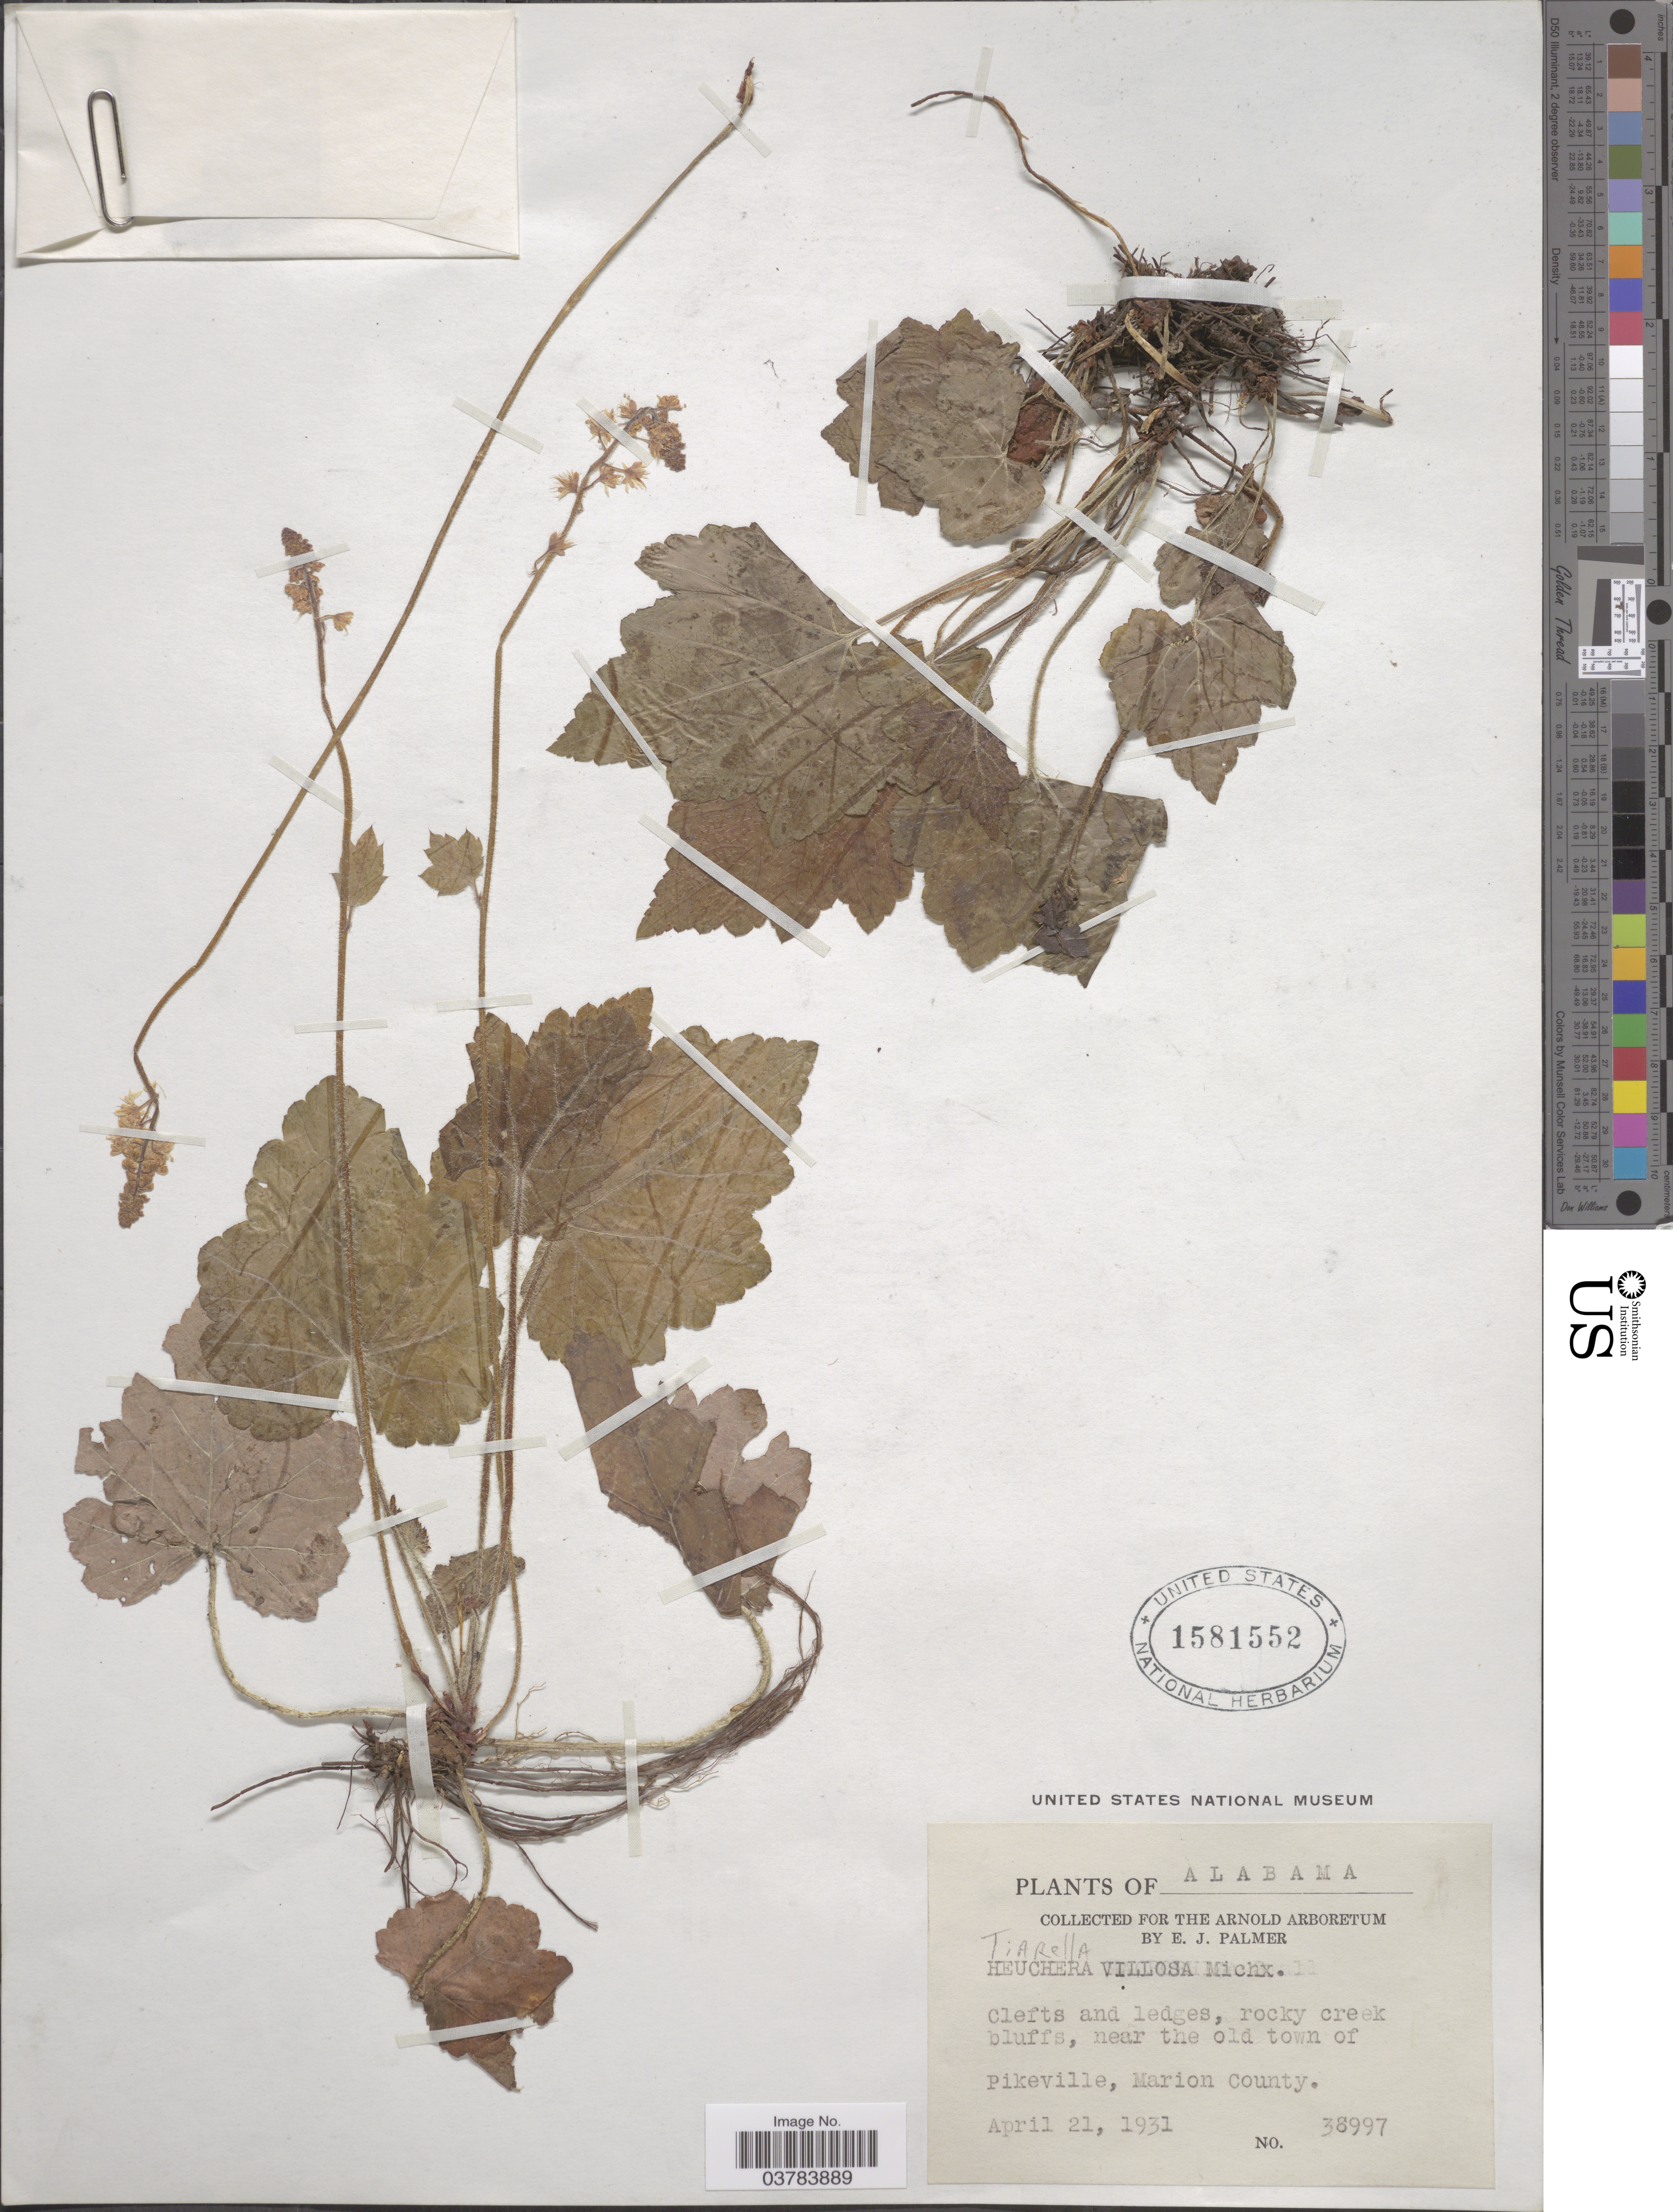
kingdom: Plantae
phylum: Tracheophyta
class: Magnoliopsida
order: Saxifragales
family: Saxifragaceae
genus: Tiarella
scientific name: Tiarella cordifolia var. typica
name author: Lakela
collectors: E. J. Palmer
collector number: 38997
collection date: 1931-04-21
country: United States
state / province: Alabama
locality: Clefts and ledges, rocky creek bluffs, near the old town of Pikeville, Marion County.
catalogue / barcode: US 1581552